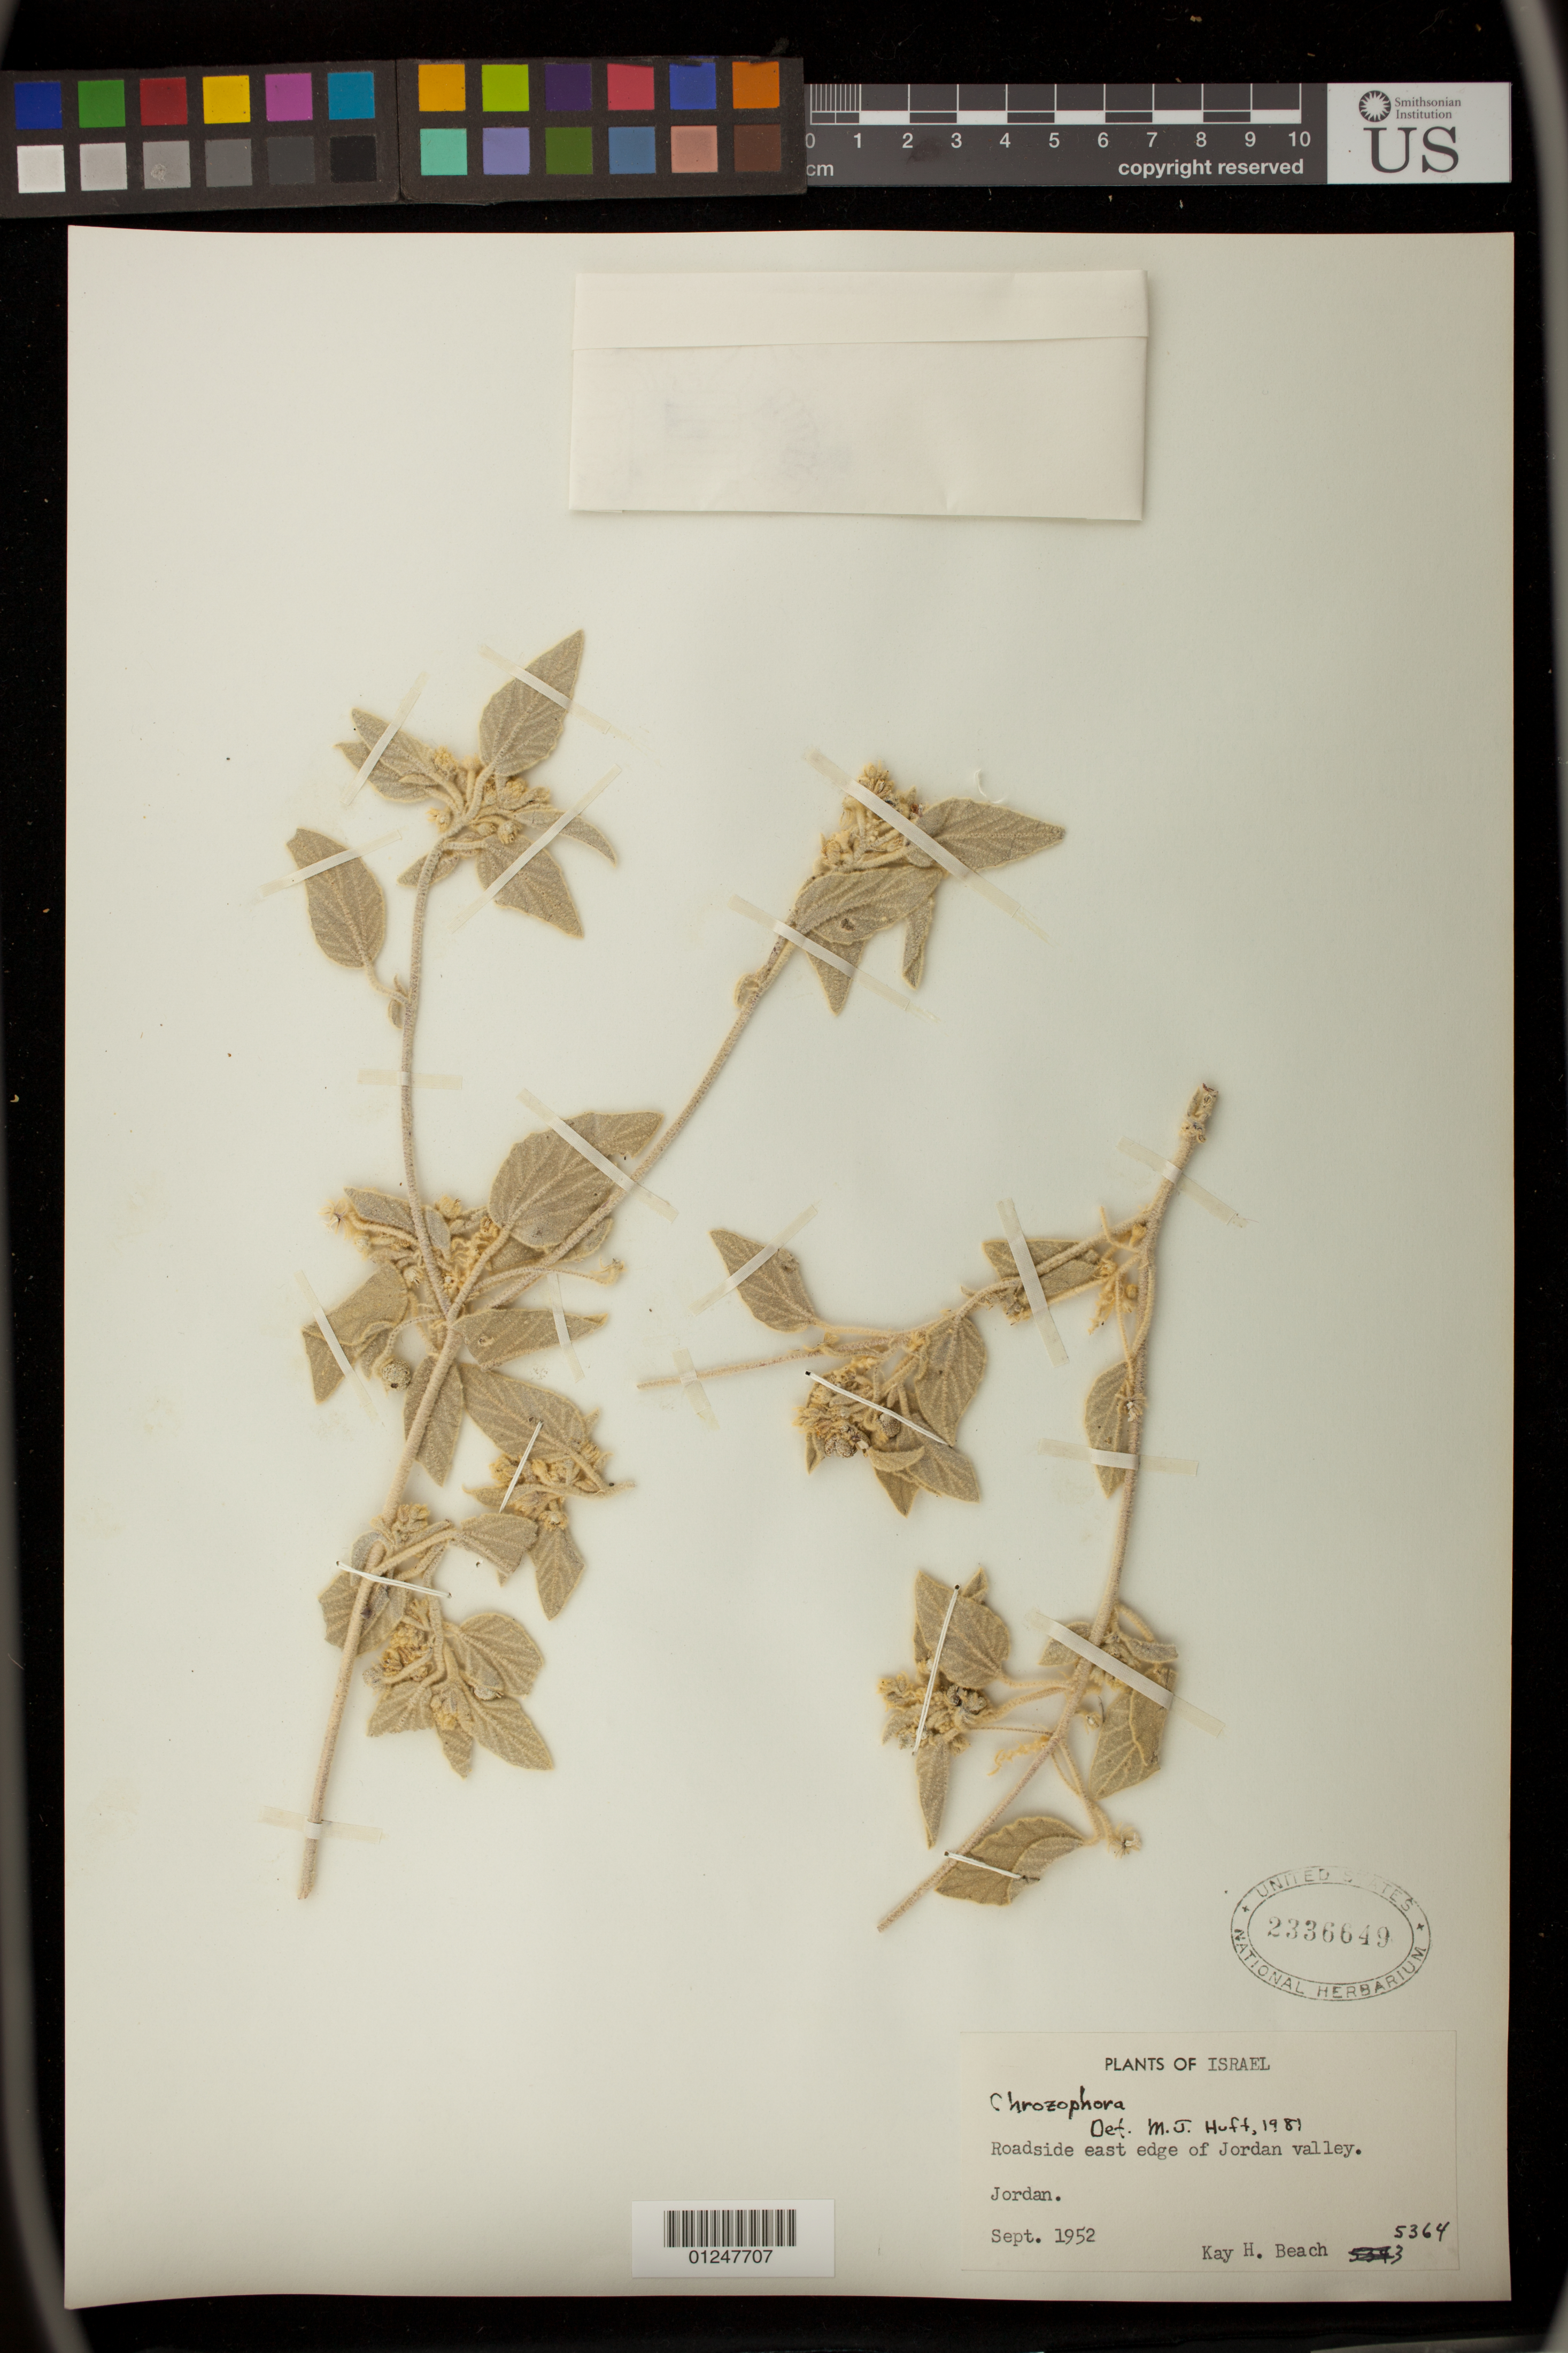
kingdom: Plantae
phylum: Tracheophyta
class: Magnoliopsida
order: Malpighiales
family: Euphorbiaceae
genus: Chrozophora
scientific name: Chrozophora sp.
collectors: K. H. Beach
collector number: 5364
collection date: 1952-09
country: Jordan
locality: east edge of Jordan valley.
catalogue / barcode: US 2336649